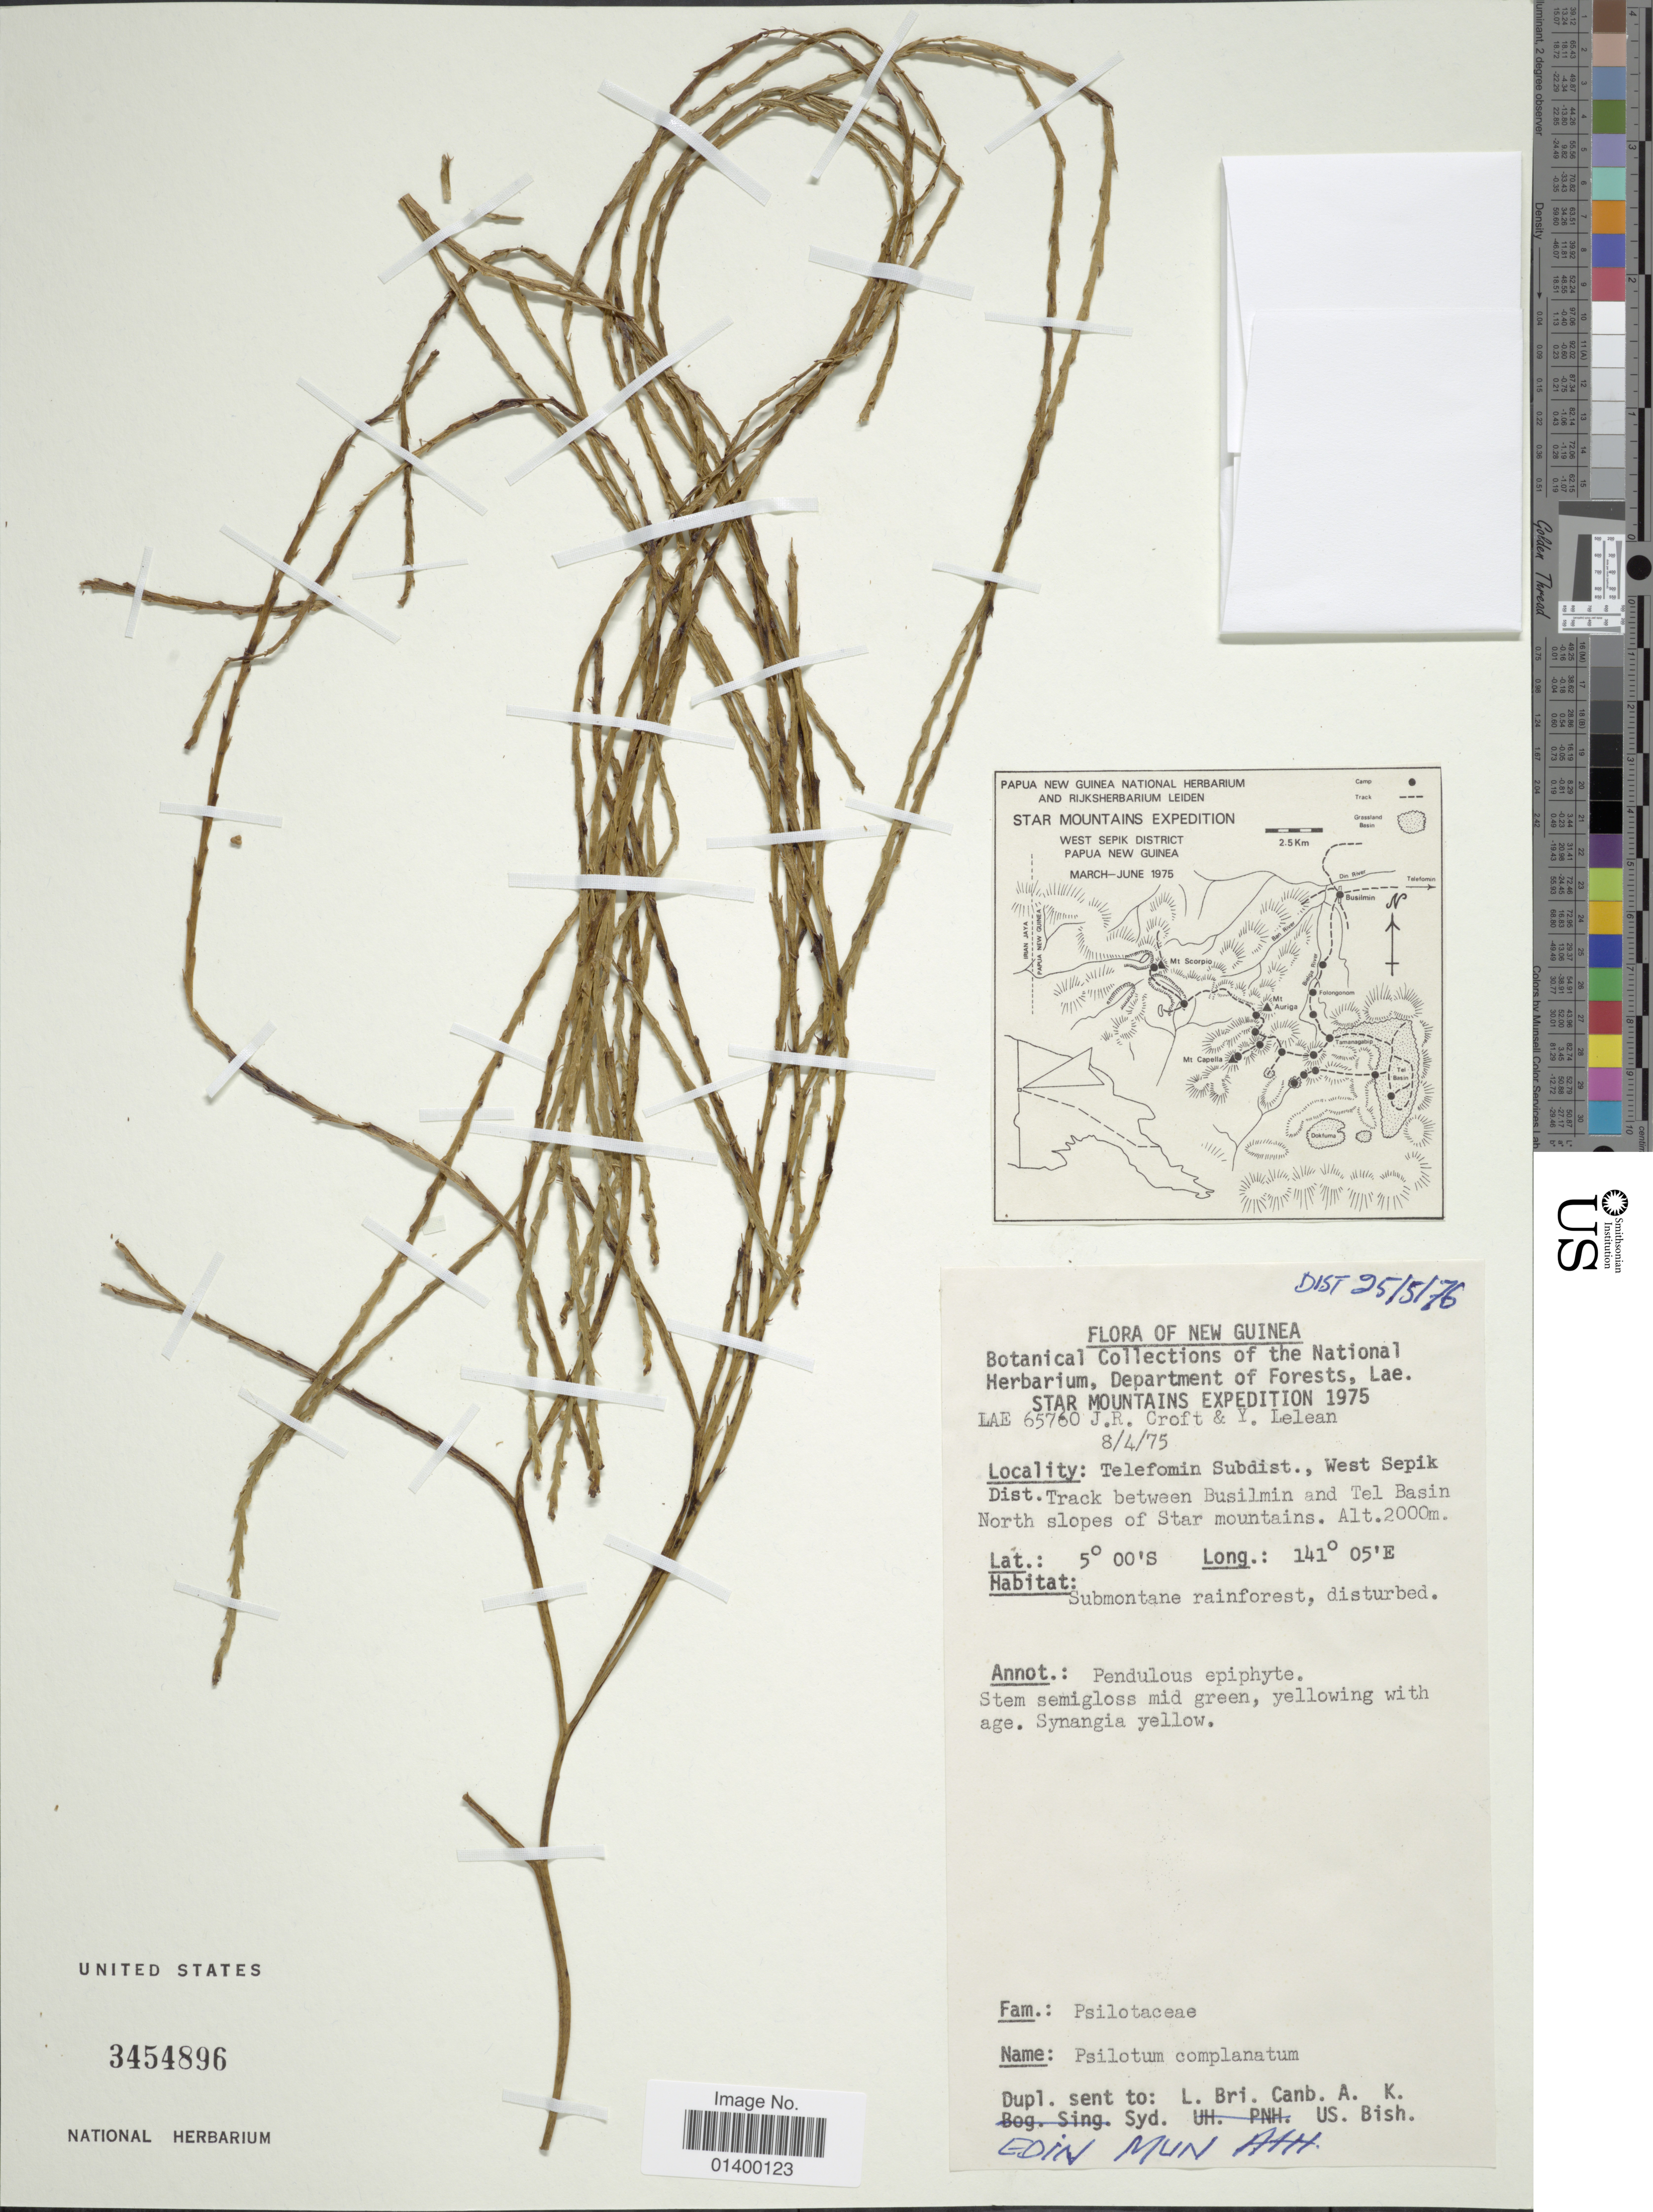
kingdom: Plantae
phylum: Tracheophyta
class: Polypodiopsida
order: Psilotales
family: Psilotaceae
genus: Psilotum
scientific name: Psilotum complanatum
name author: Sw.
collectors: J. R. Croft & Y. Lelean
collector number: LAE 65760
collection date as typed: Transcribed d/m/y: 8/4/75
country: Papua New Guinea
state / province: Sandaun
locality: New Guinea, Telefomin Subdist., West Sepik Dist, track between Busilmin and Tel Basin North slopes of Star mountains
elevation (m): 2000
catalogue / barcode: US 3454896